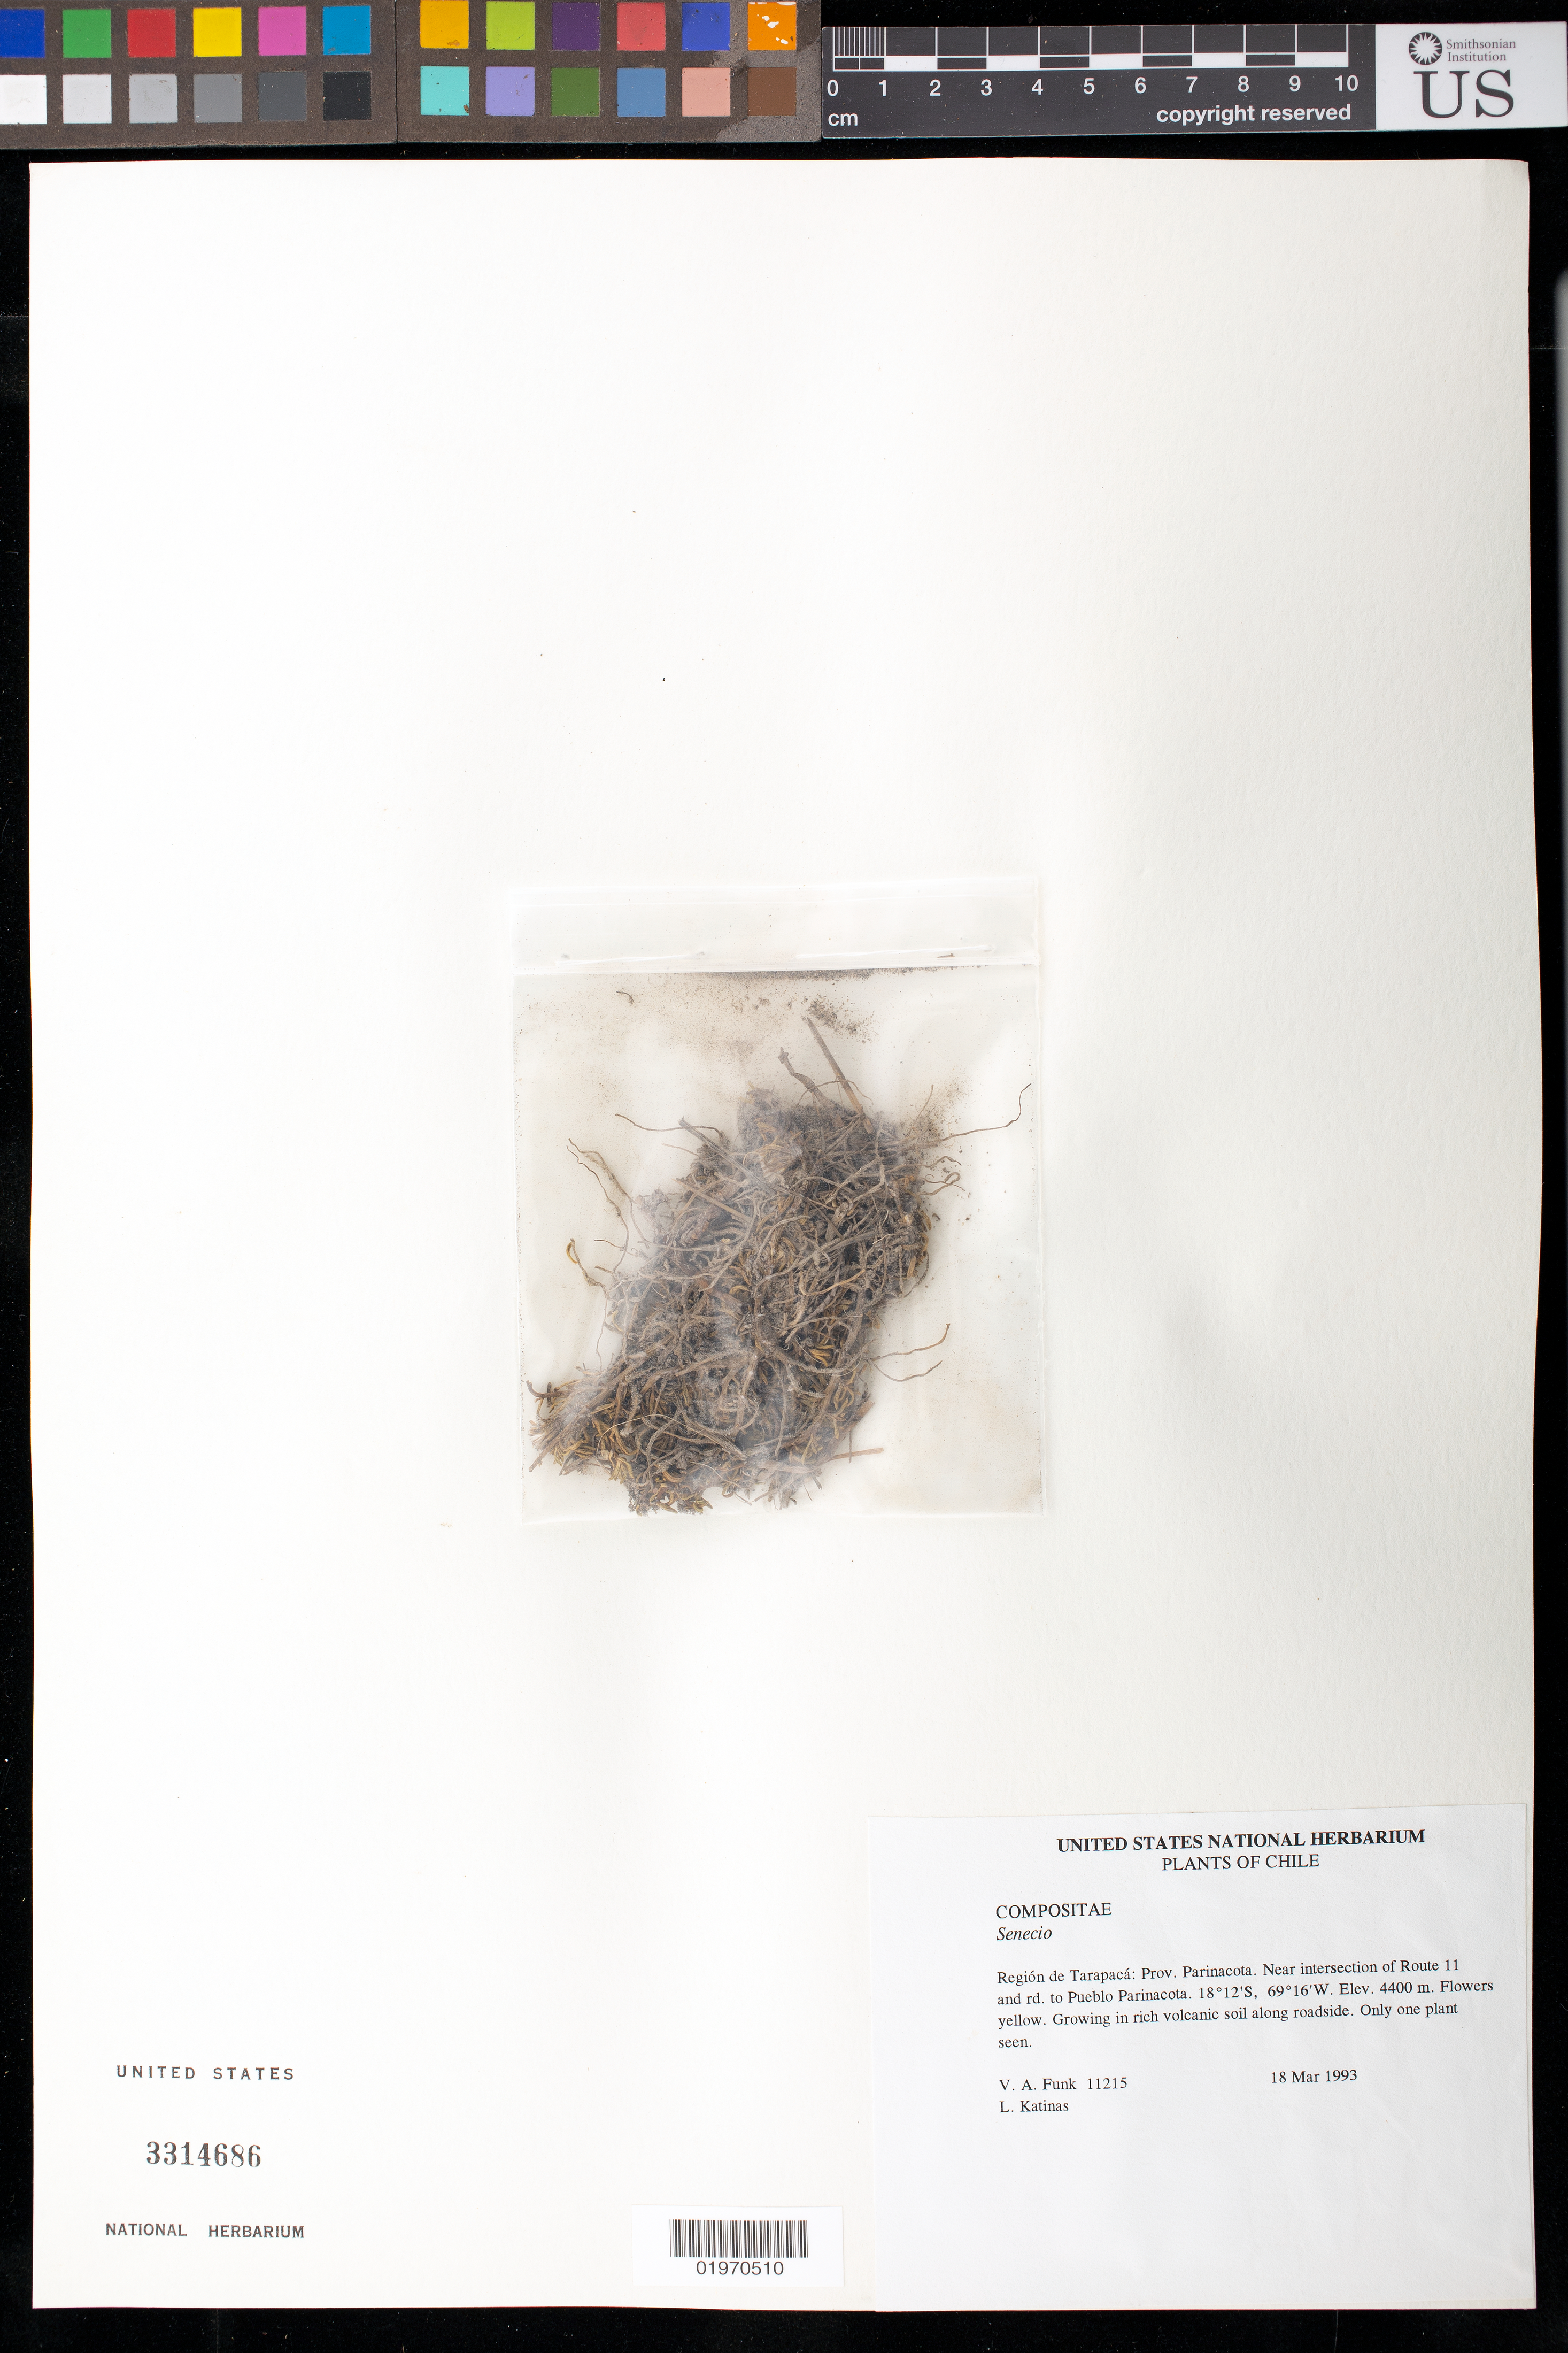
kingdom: Plantae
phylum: Tracheophyta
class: Magnoliopsida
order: Asterales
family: Asteraceae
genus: Senecio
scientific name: Senecio sp.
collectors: V. Funk & L. Katinas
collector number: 11215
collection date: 1993-03-18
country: Chile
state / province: Tarapacá (I)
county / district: Parinacota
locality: Rd. from Route 11 and Pueblo Parinacota to Visuiri, 1 km N of Parinacota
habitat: Growing in rich volcanic soil along roadside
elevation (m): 4400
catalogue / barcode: US 3314686